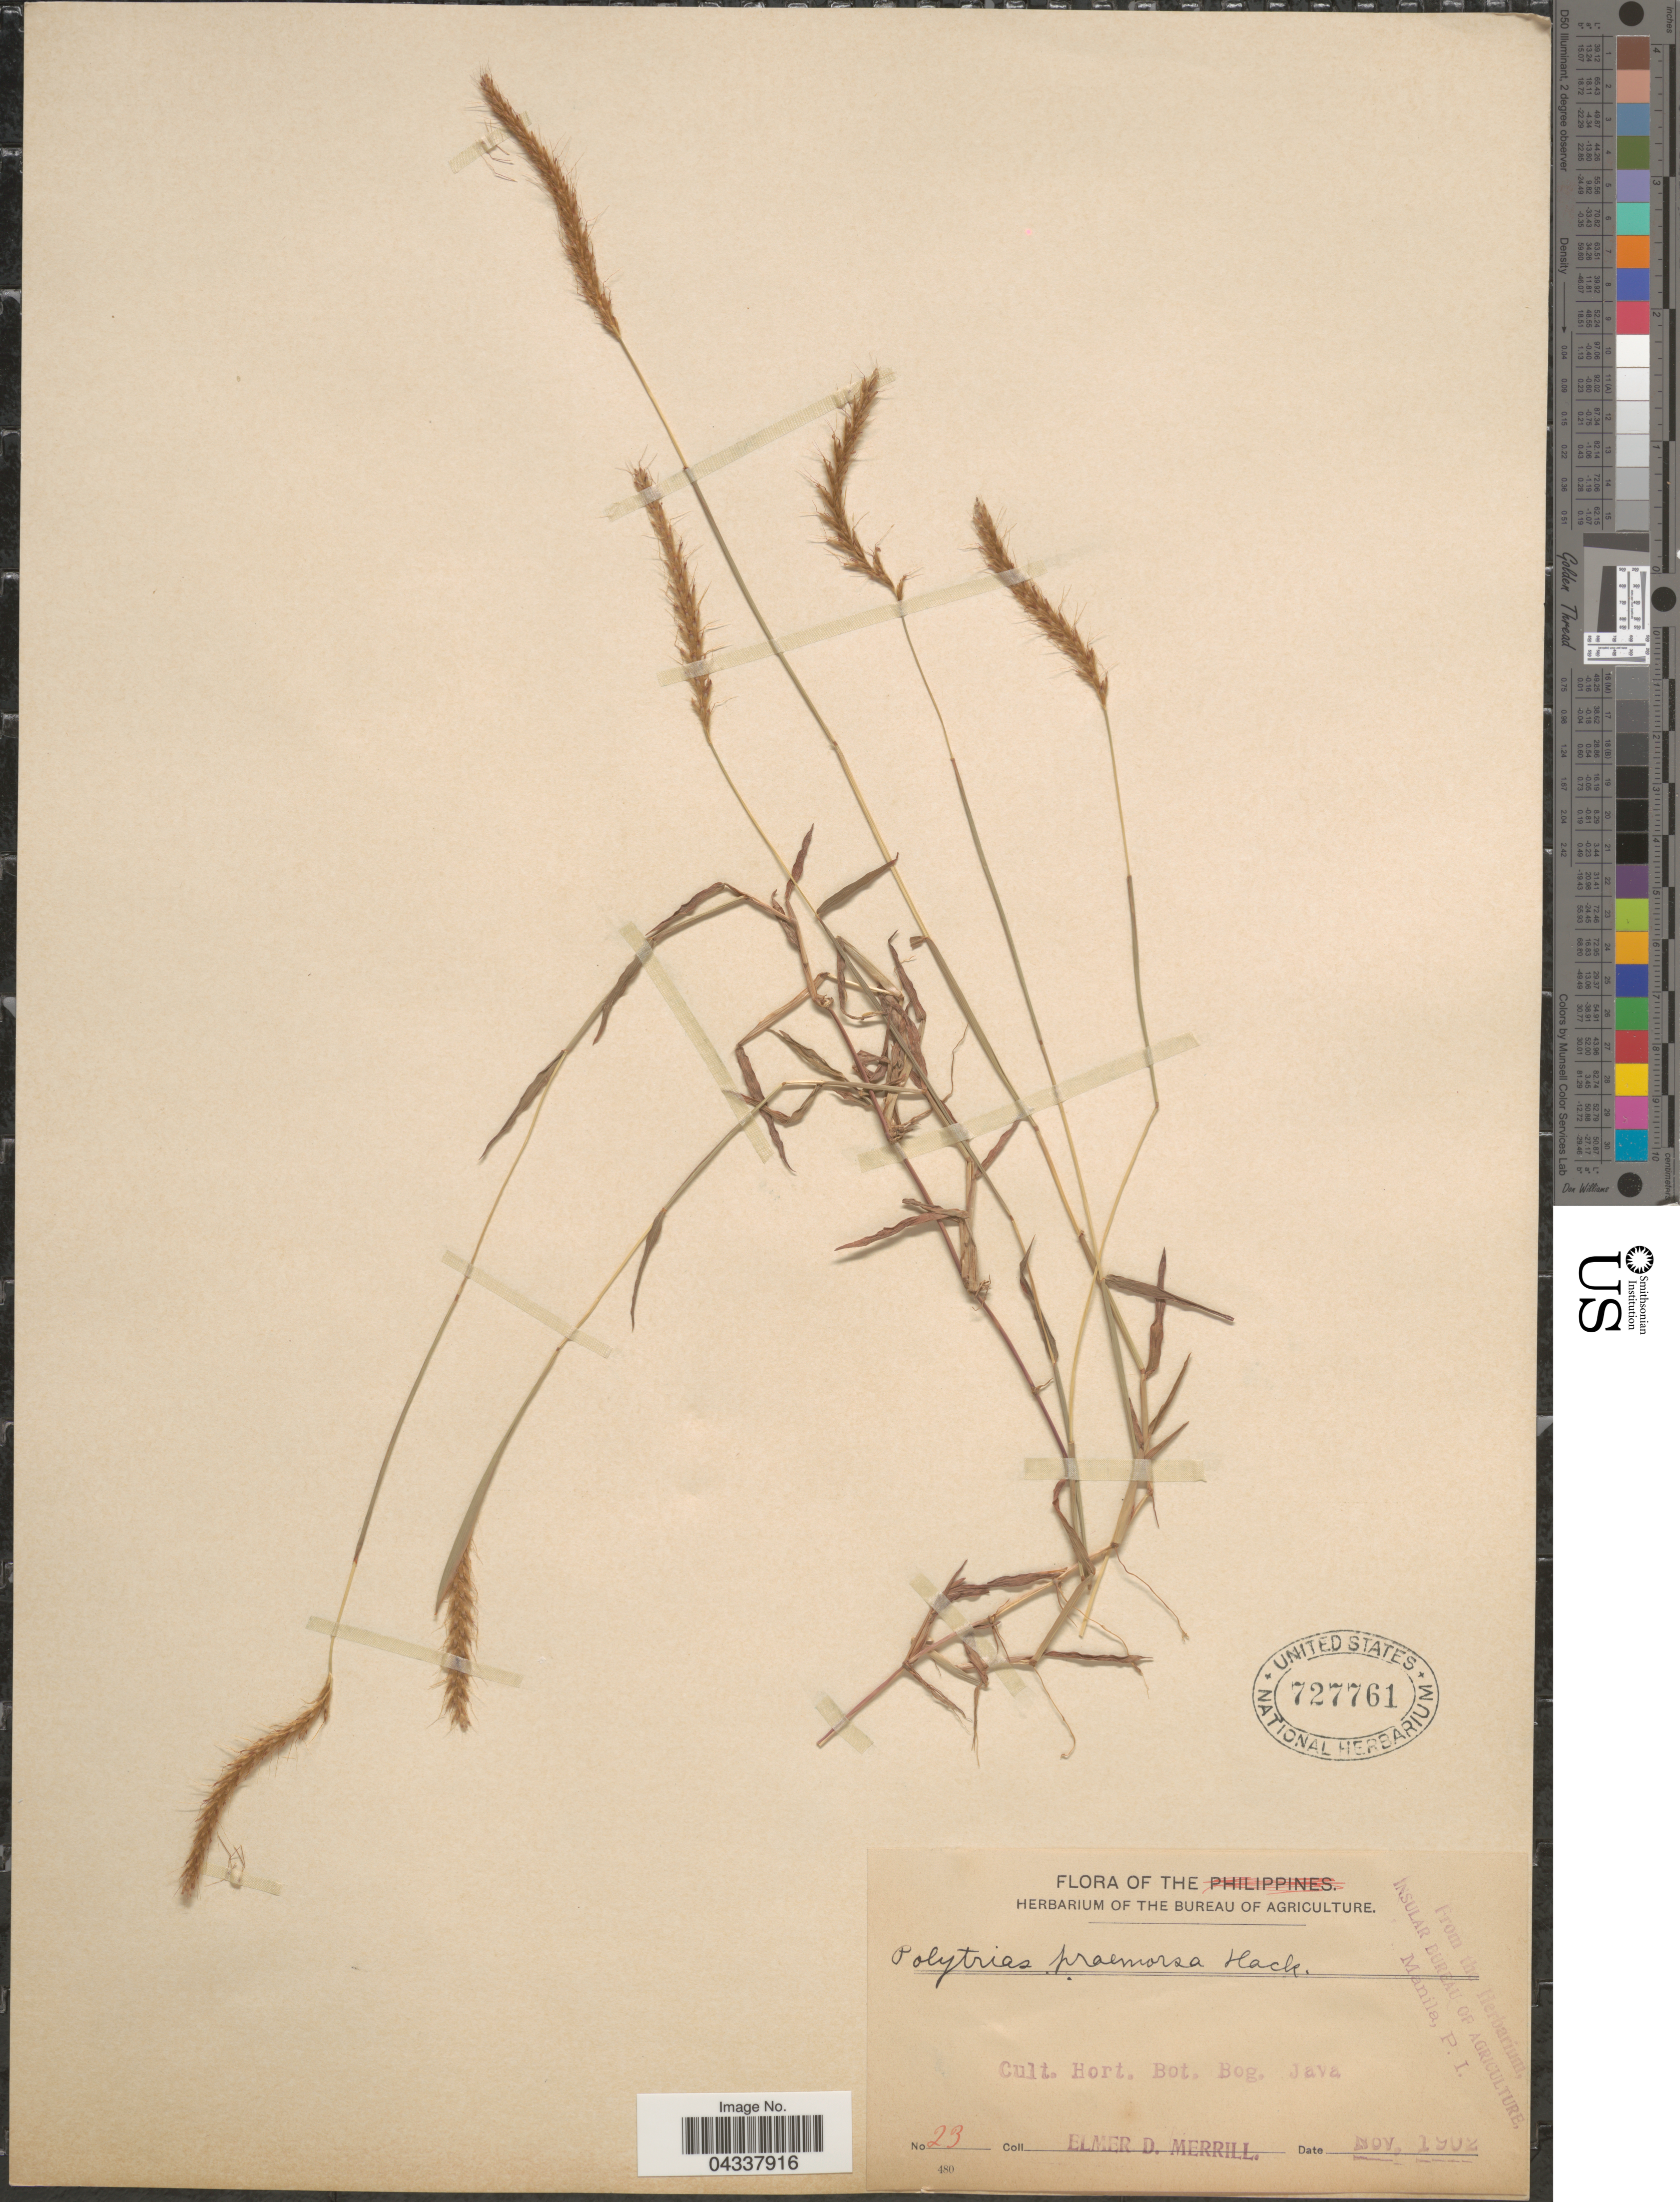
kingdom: Plantae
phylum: Tracheophyta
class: Liliopsida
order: Poales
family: Poaceae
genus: Polytrias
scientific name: Polytrias indica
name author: (Houtt.) Veldkamp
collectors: E. D. Merrill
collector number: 23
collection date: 1902-11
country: Indonesia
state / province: Java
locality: Hort. Bot. Bog.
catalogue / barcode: US 727761